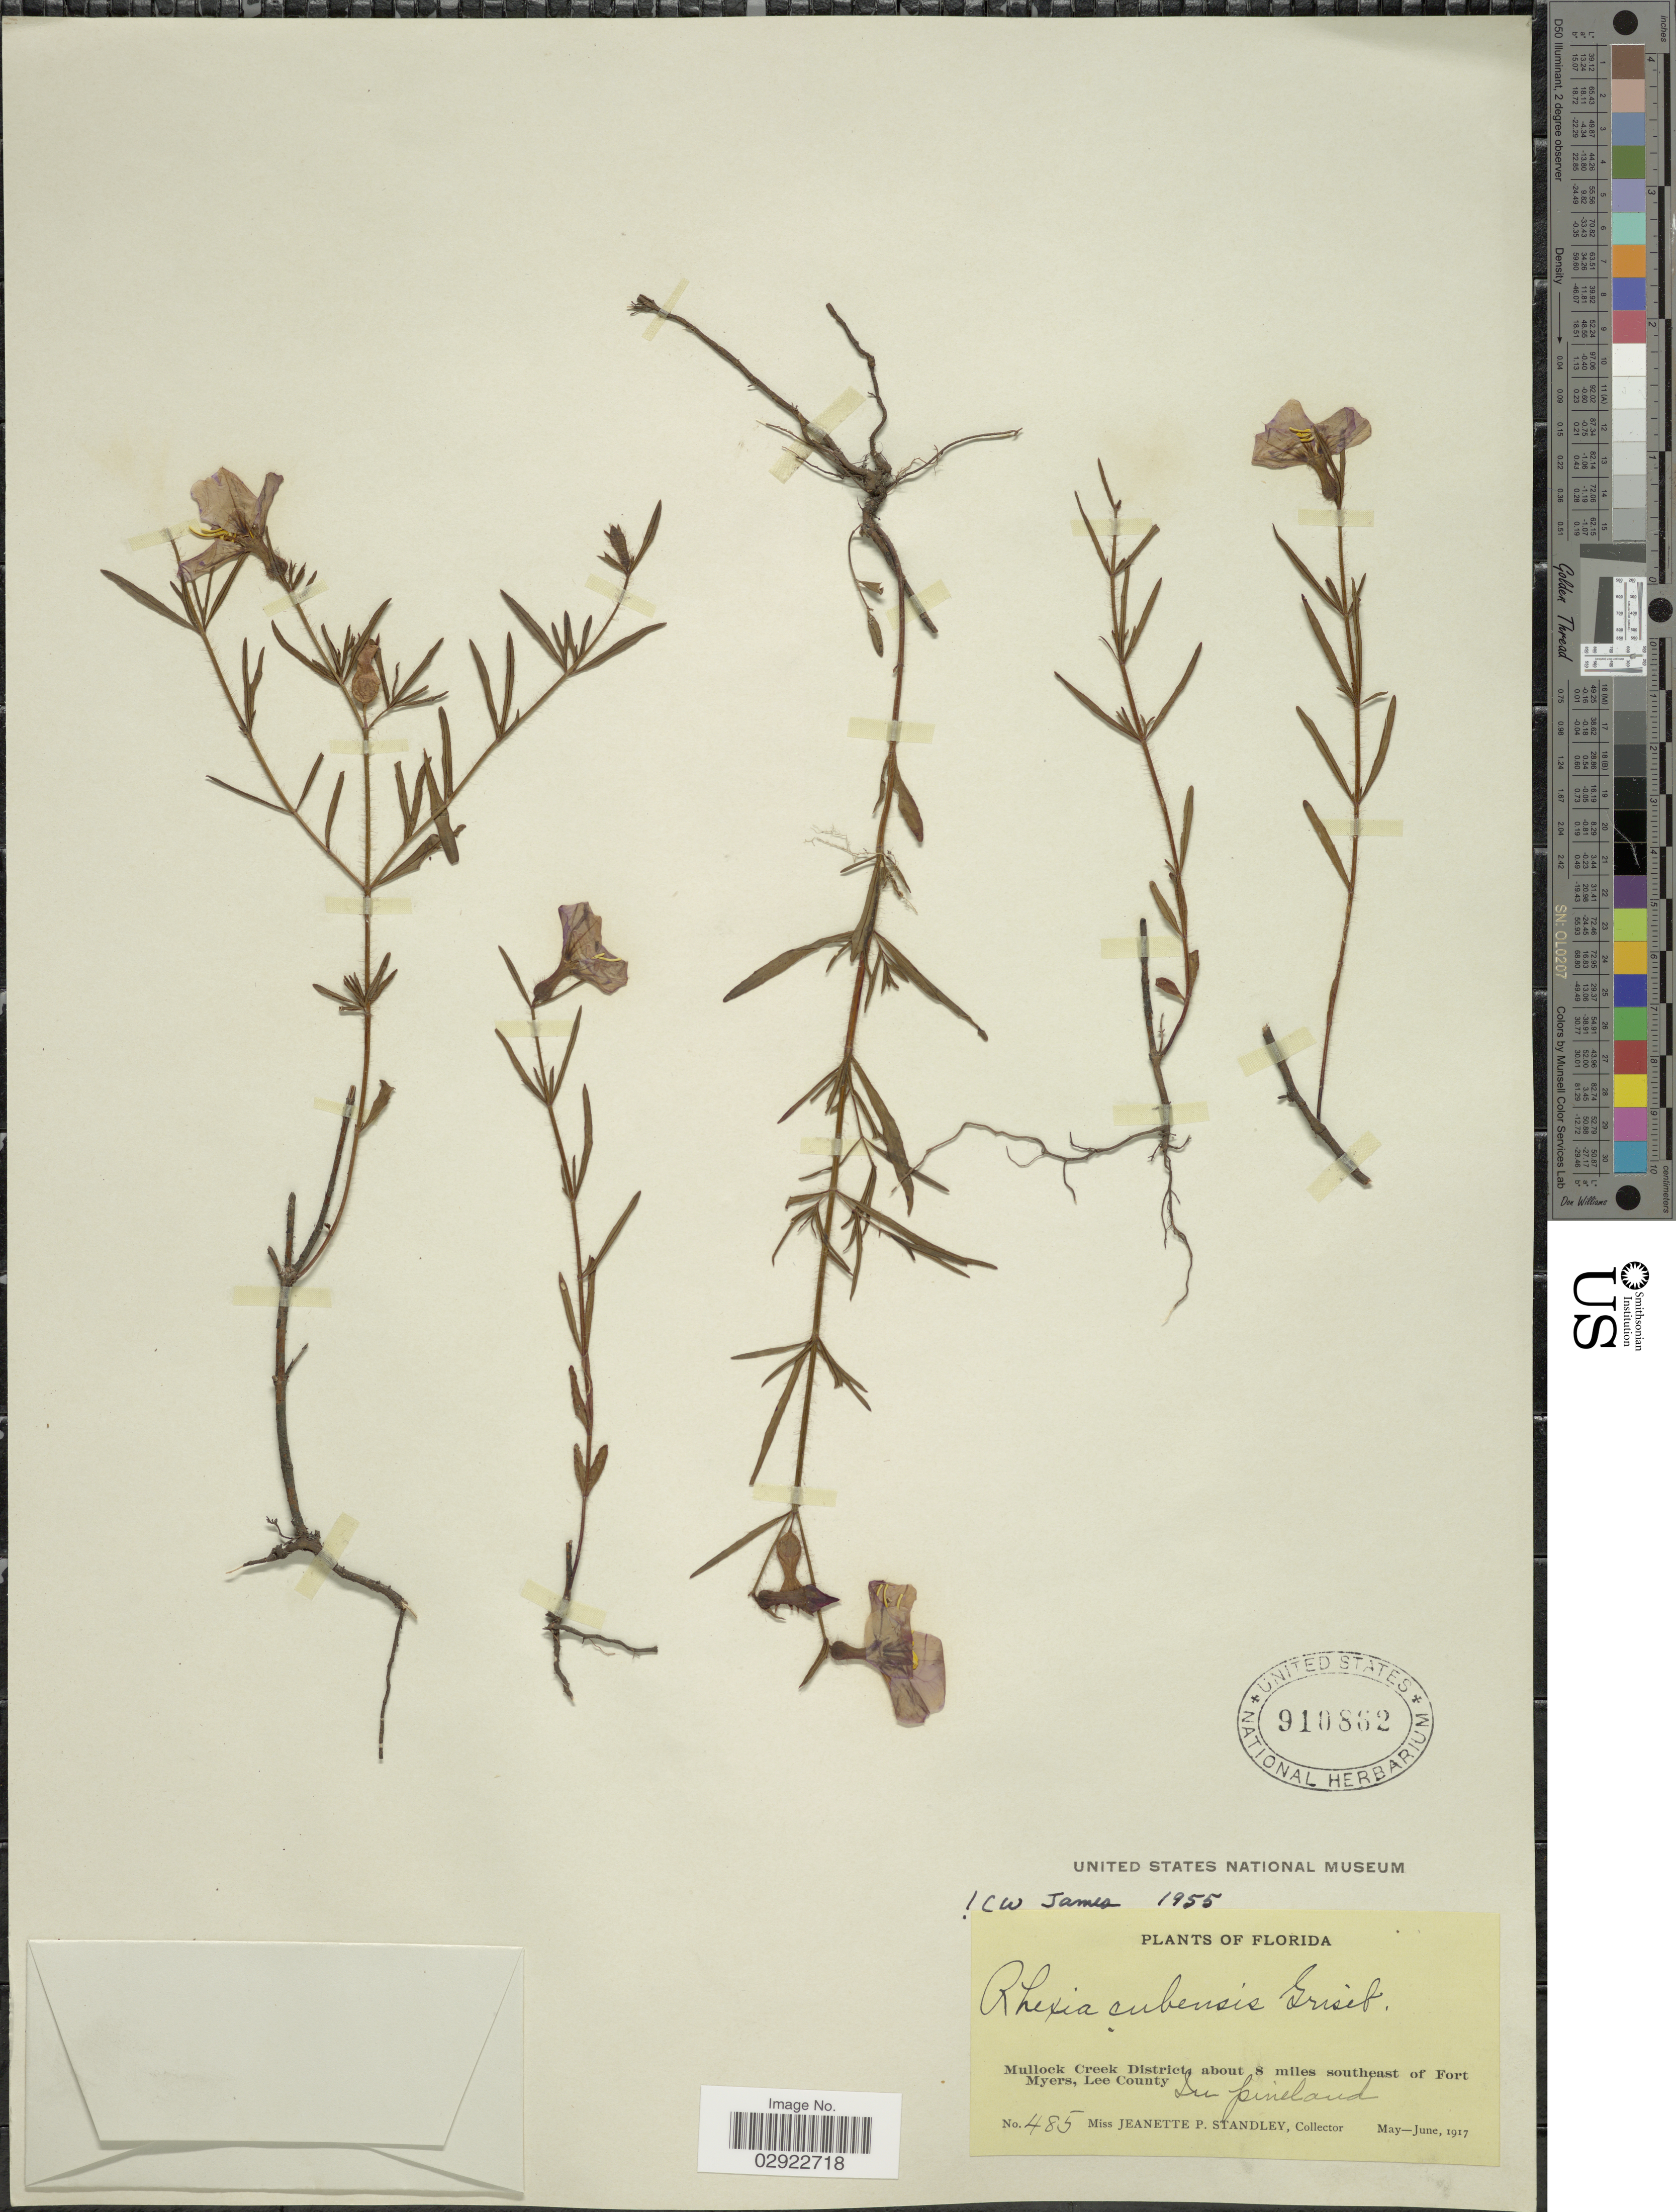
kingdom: Plantae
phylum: Tracheophyta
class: Magnoliopsida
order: Myrtales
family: Melastomataceae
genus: Rhexia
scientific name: Rhexia cubensis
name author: Griseb.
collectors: J. P. Standley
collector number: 485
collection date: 1917-05/1917-06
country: United States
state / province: Florida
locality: Mullock Creek District about 8 miles southeast of Fort Myers, Lee County.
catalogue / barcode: US 910862